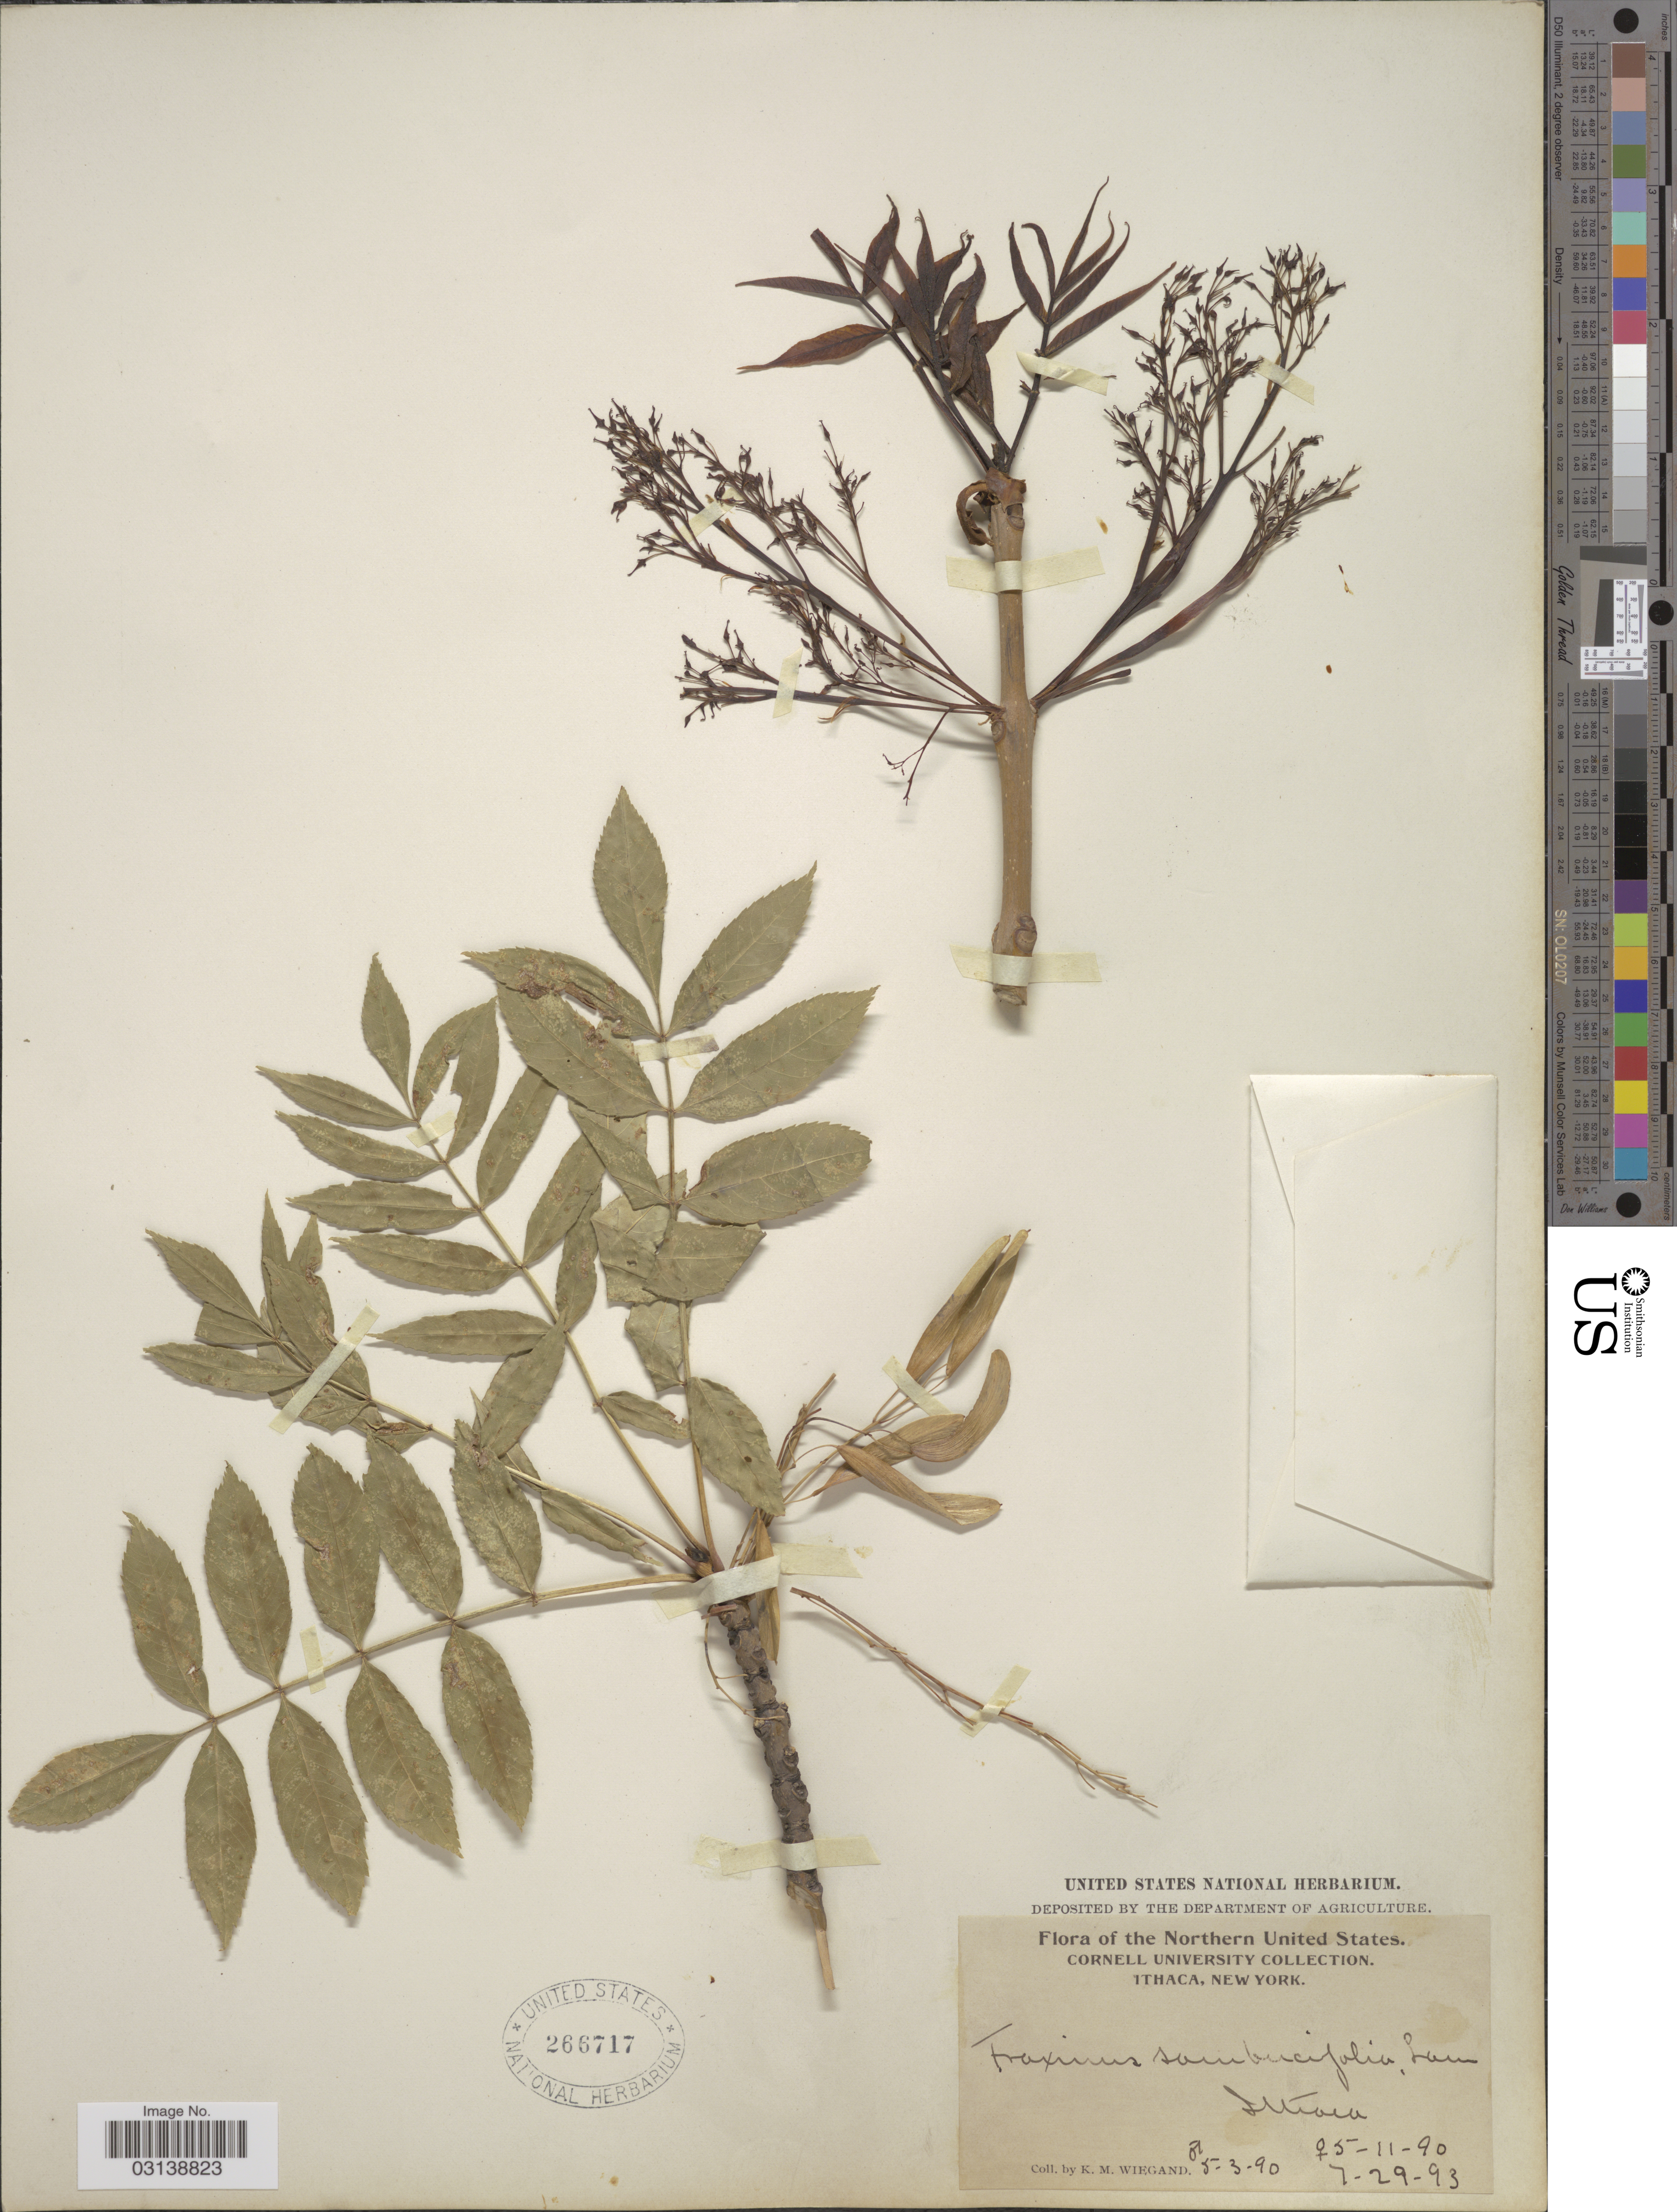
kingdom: Plantae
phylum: Tracheophyta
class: Magnoliopsida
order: Lamiales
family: Oleaceae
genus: Fraxinus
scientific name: Fraxinus nigra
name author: Marshall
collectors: K. M. Wiegand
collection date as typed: Transcribed d/m/y: 29/7/93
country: United States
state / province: New York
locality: Northern United States. Ithaca.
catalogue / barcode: US 266717